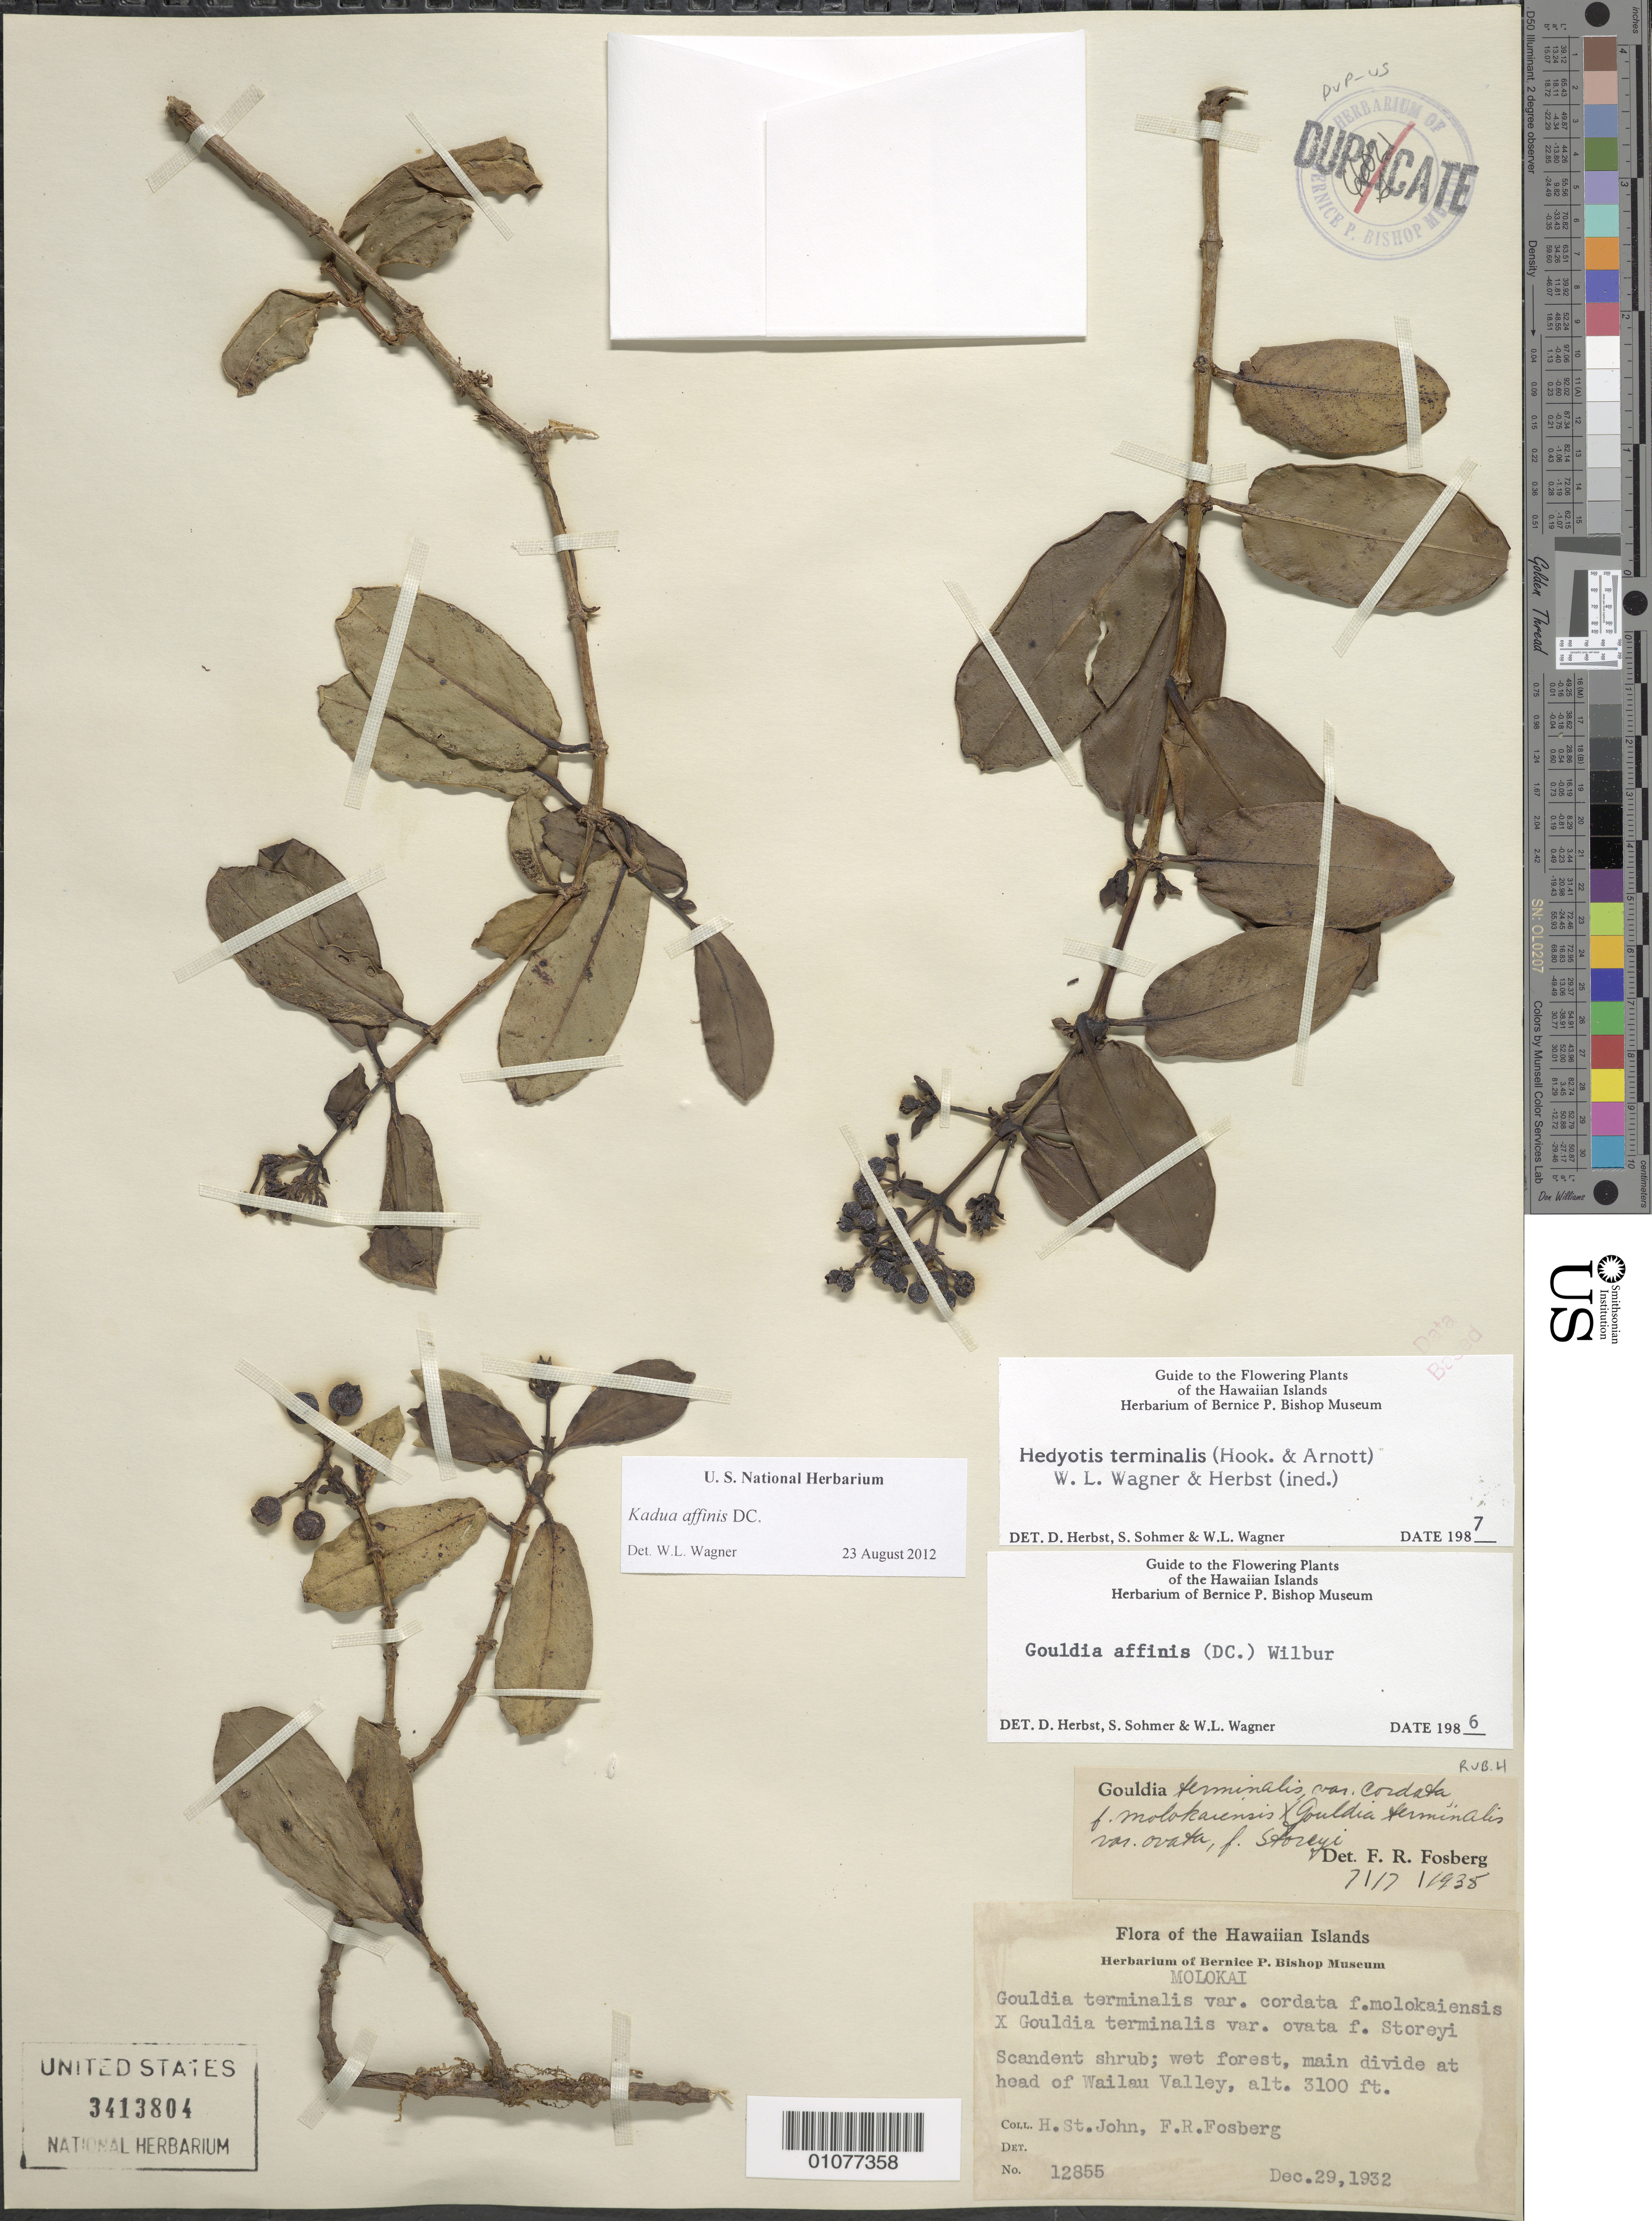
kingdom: Plantae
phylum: Tracheophyta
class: Magnoliopsida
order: Gentianales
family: Rubiaceae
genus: Kadua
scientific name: Kadua affinis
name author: DC.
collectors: H. St. John & F. R. Fosberg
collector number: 12855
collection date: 1932-12-29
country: United States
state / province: Hawaii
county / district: Maui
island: Moloka'i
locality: main divide at head of Wailau Valley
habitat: wet forest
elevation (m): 945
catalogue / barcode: US 3413804